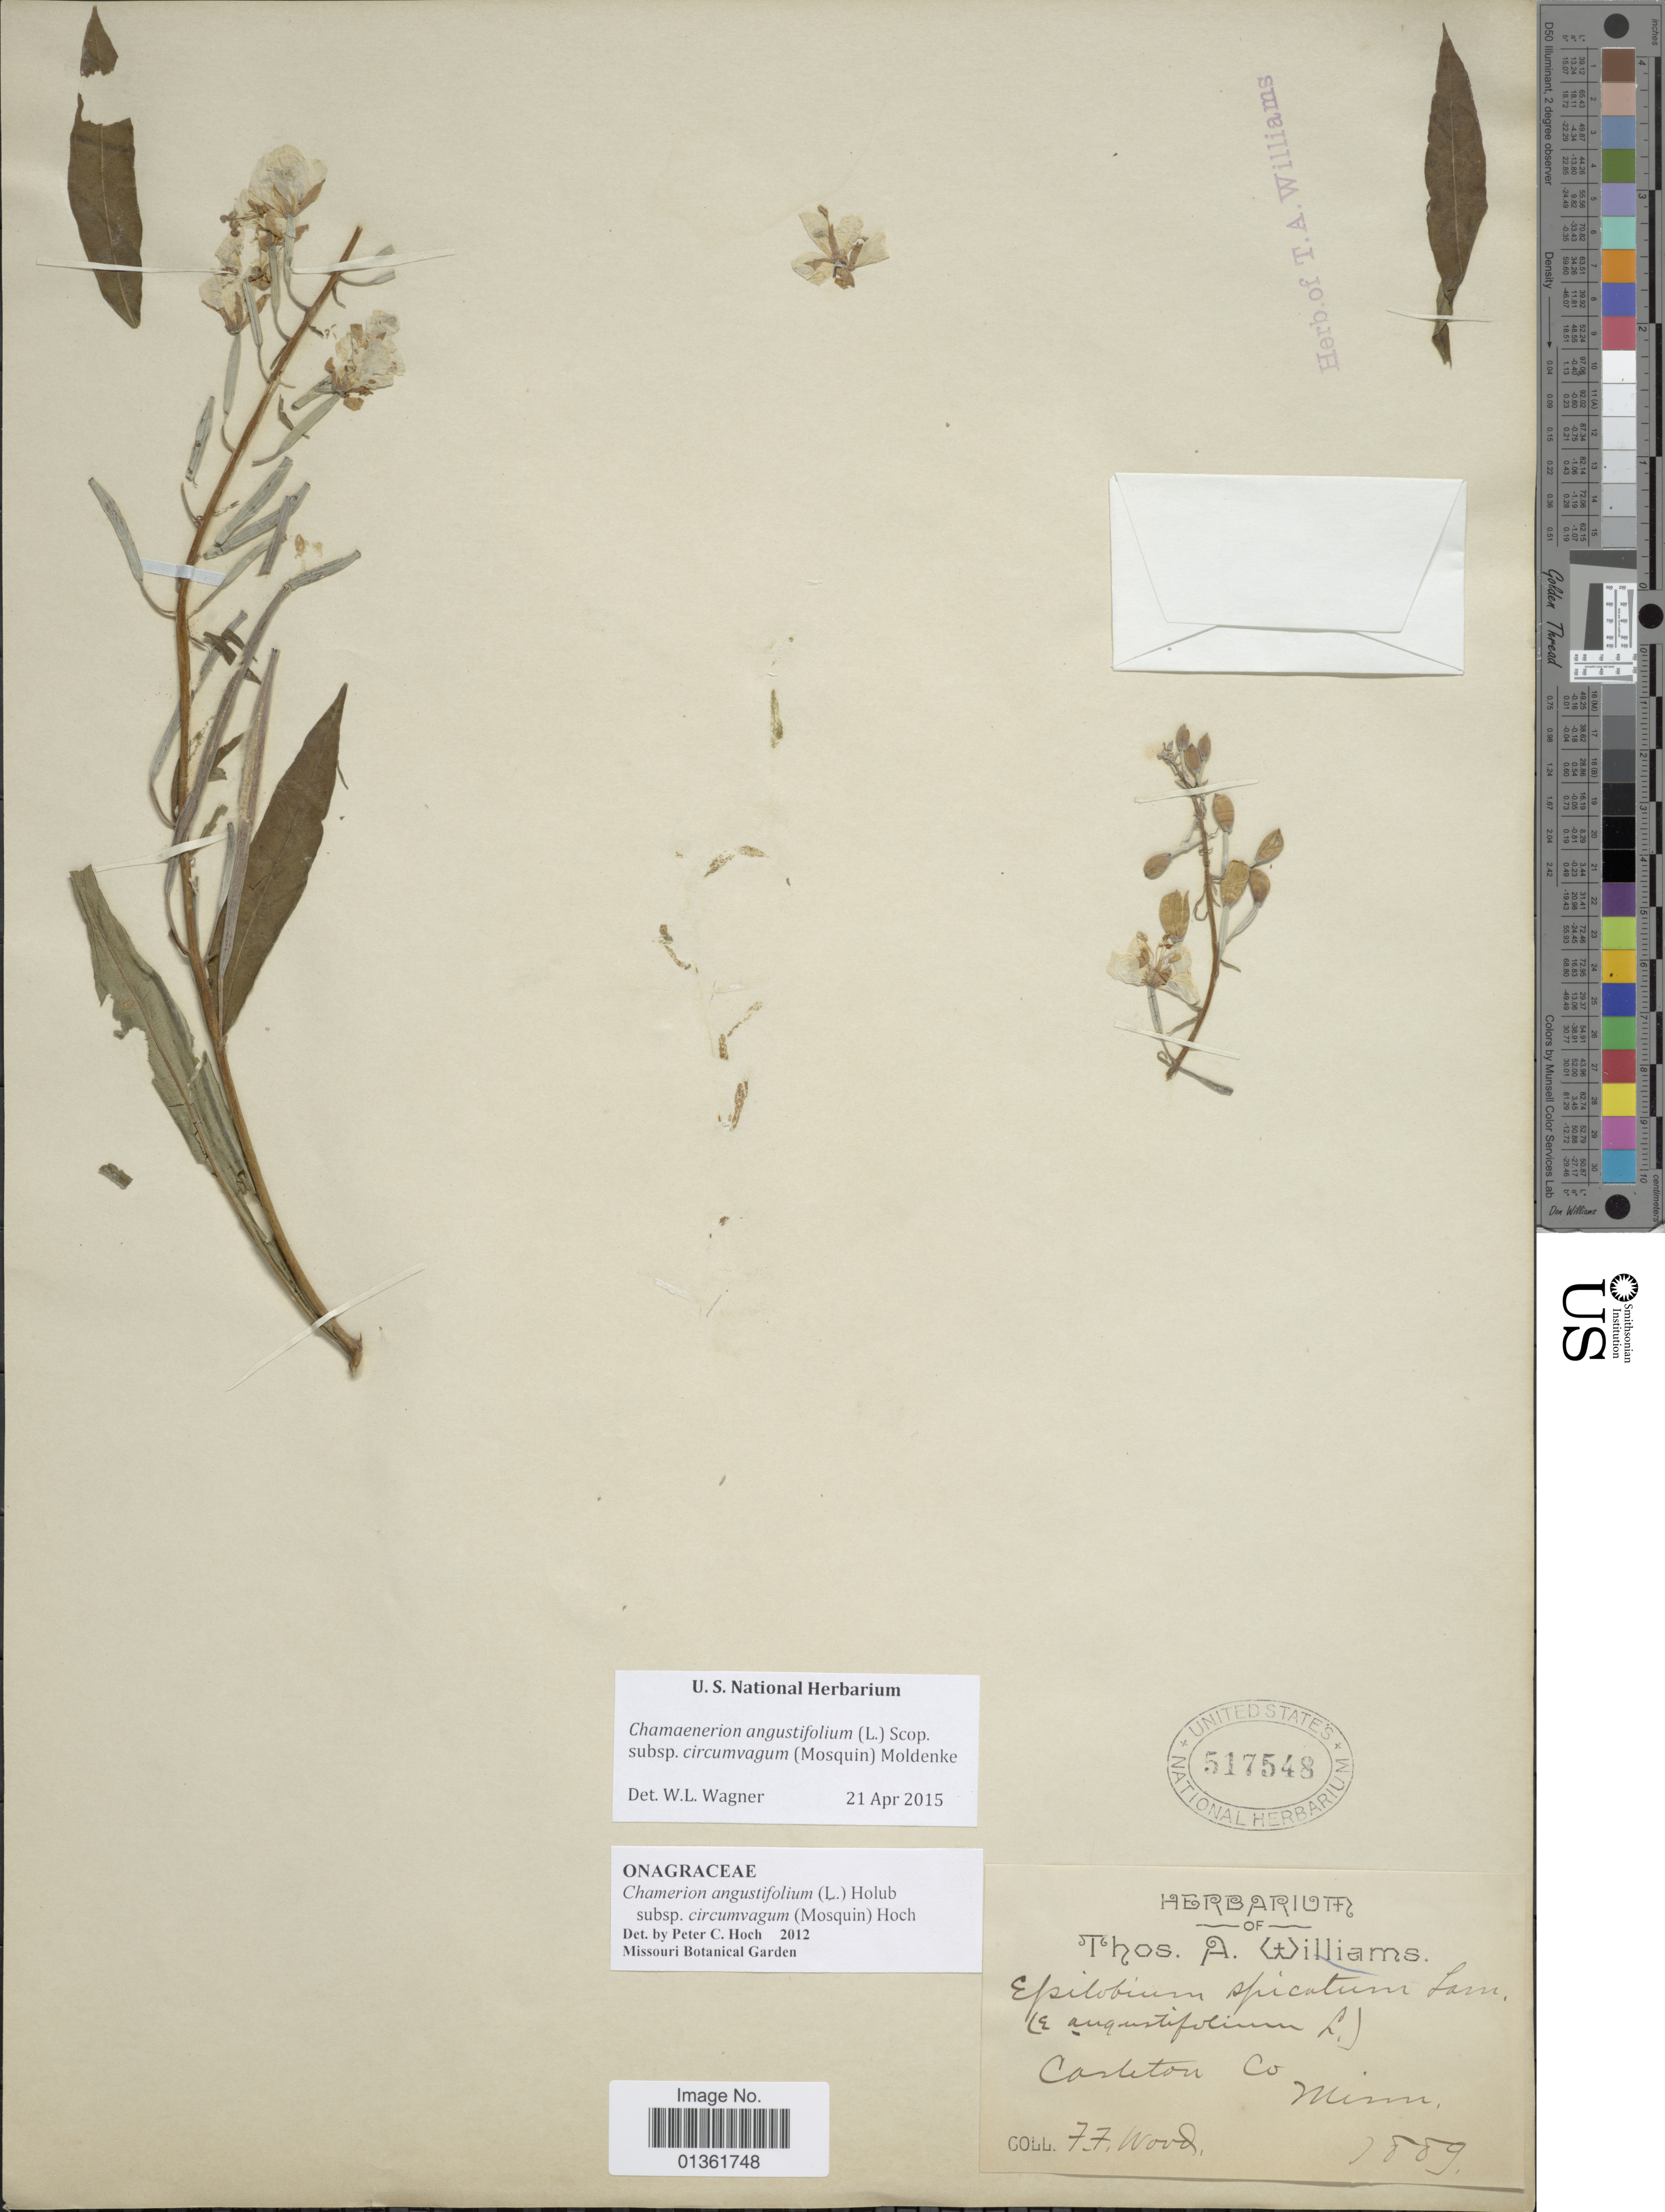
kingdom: Plantae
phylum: Tracheophyta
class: Magnoliopsida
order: Myrtales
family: Onagraceae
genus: Chamaenerion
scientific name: Chamaenerion angustifolium subsp. circumvagum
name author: (Mosquin) Moldenke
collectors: F. Wood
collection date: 1889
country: United States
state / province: Minnesota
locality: Casleton Co.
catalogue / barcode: US 517548